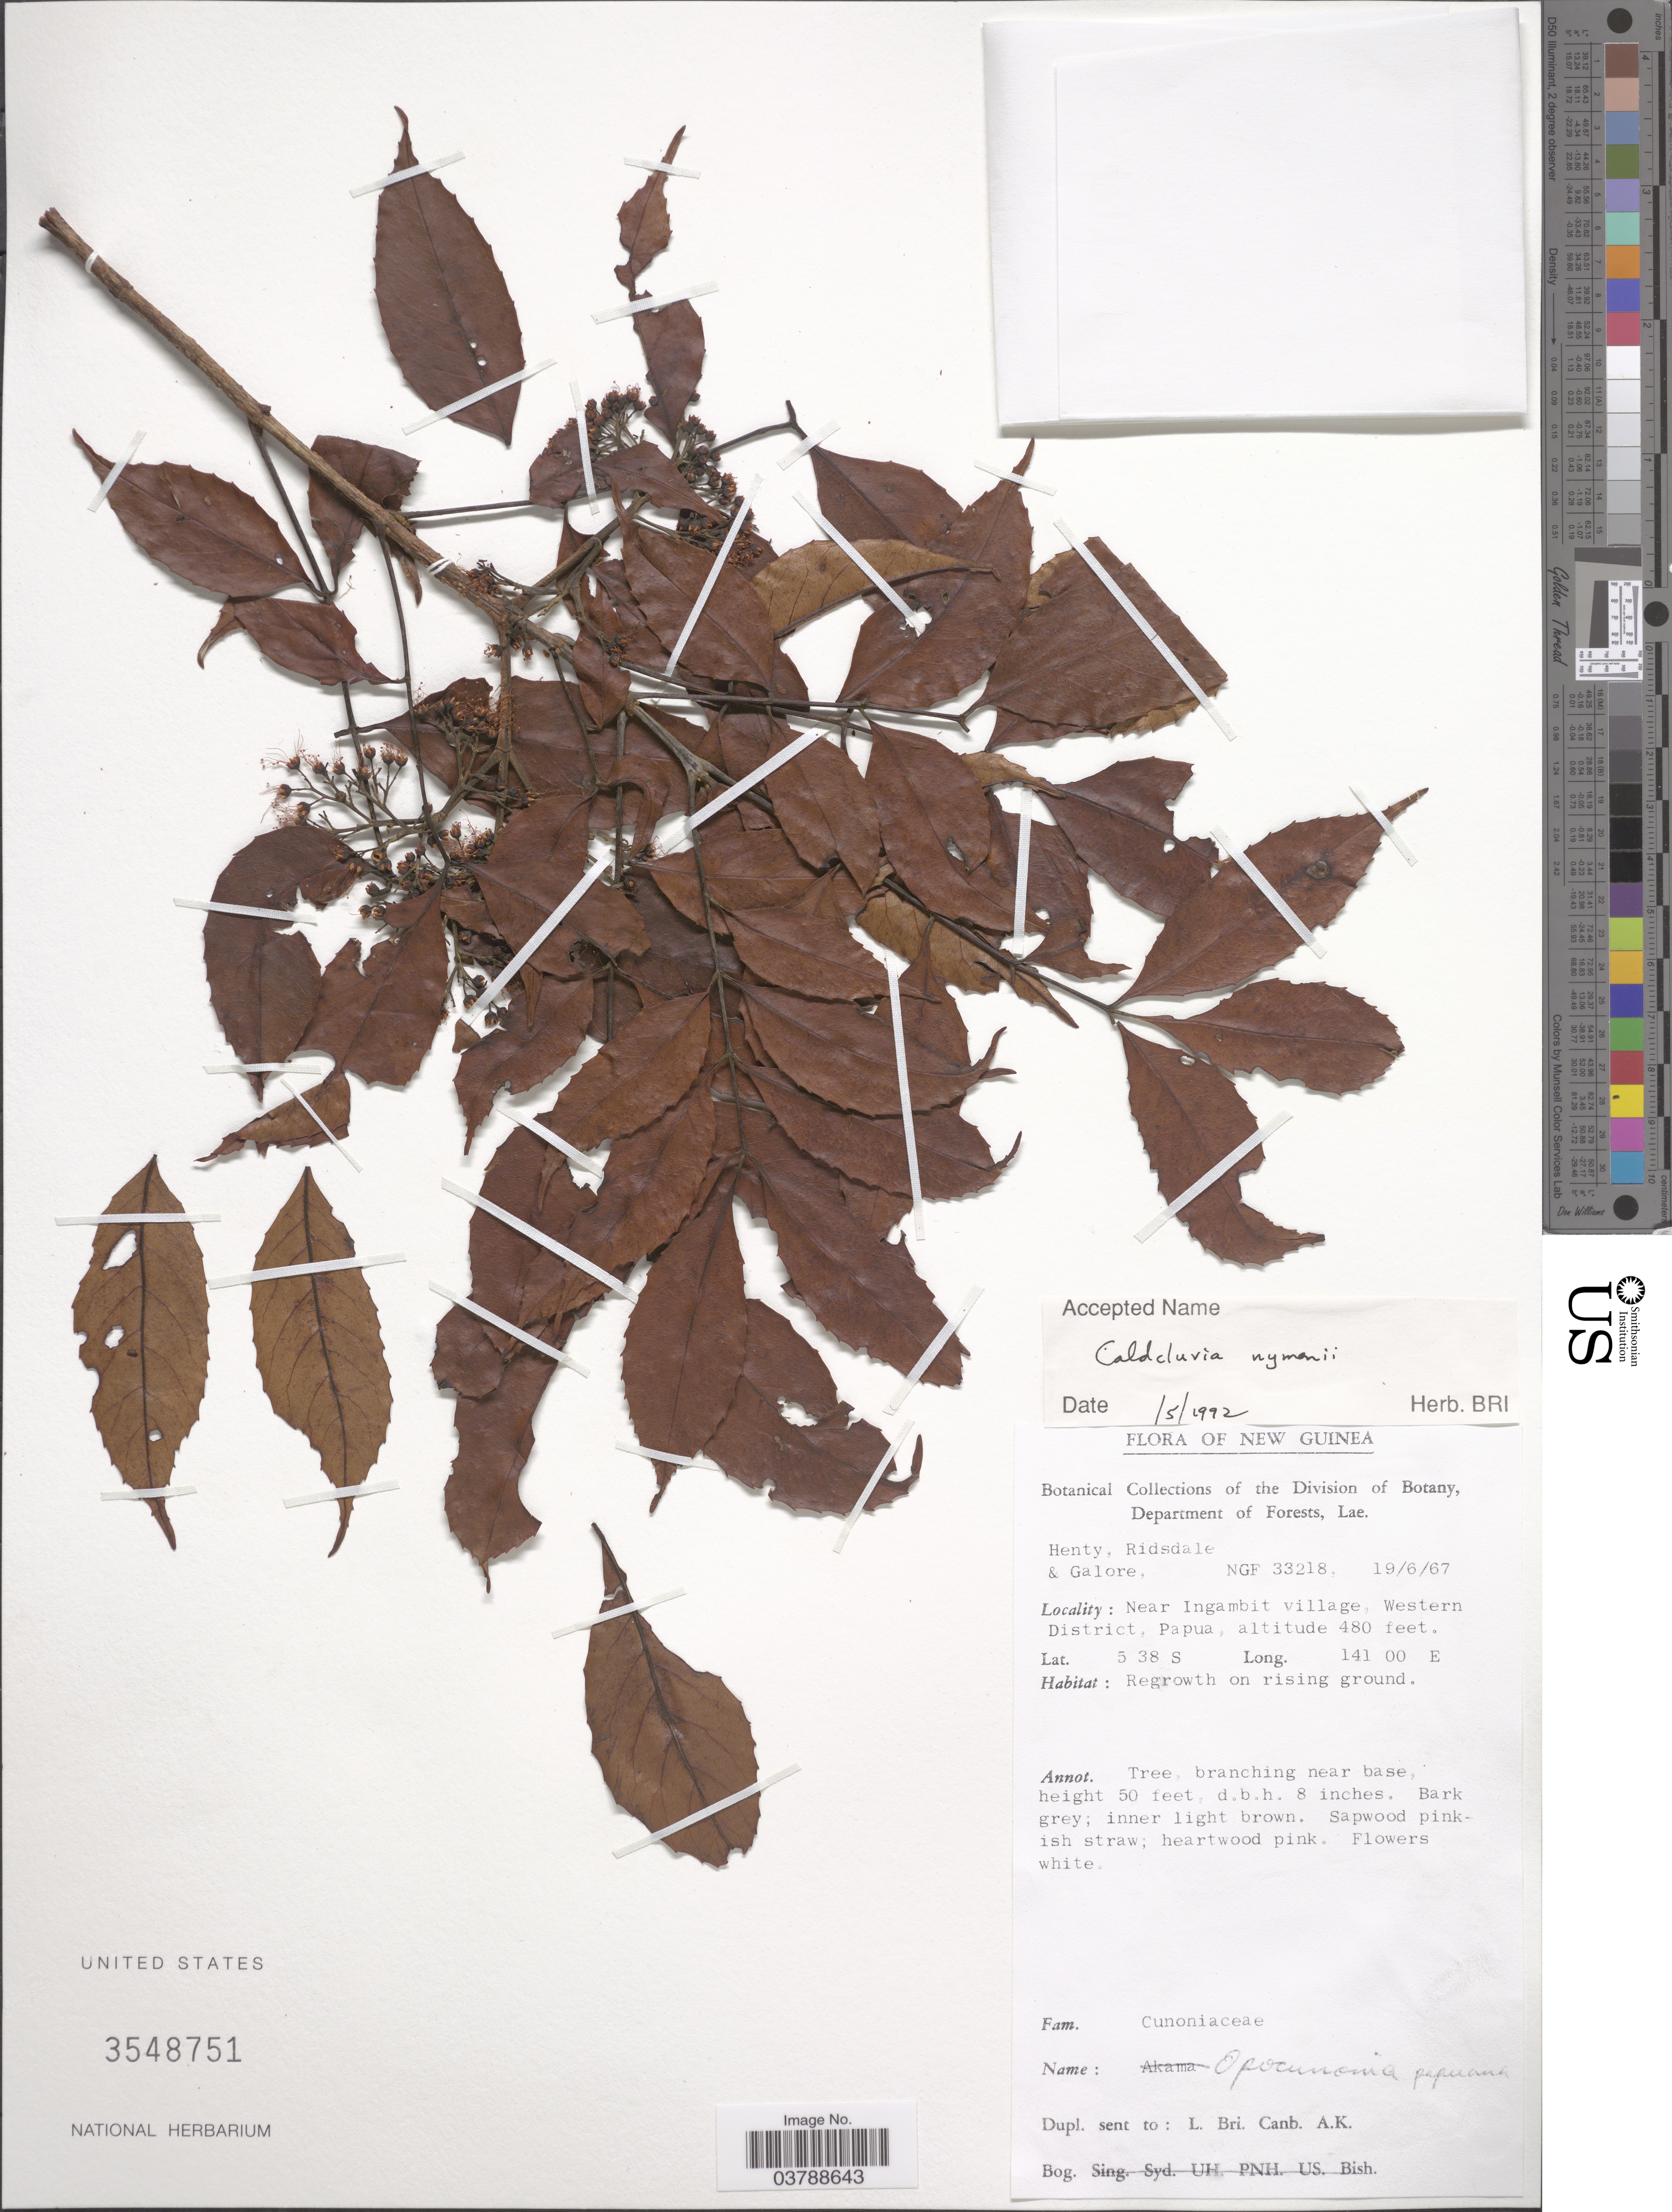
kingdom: Plantae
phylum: Tracheophyta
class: Magnoliopsida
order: Oxalidales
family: Cunoniaceae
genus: Opocunonia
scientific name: Opocunonia nymanii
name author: (K. Schum.) Schltr.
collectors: -. Henty, -. Ridsdale & -. Galore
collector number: NGF33218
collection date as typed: Transcribed d/m/y: 19/6/67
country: Papua New Guinea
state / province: Manus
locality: New Guinea. Near Ingambit village, Western District, Papua.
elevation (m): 146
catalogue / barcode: US 3548751